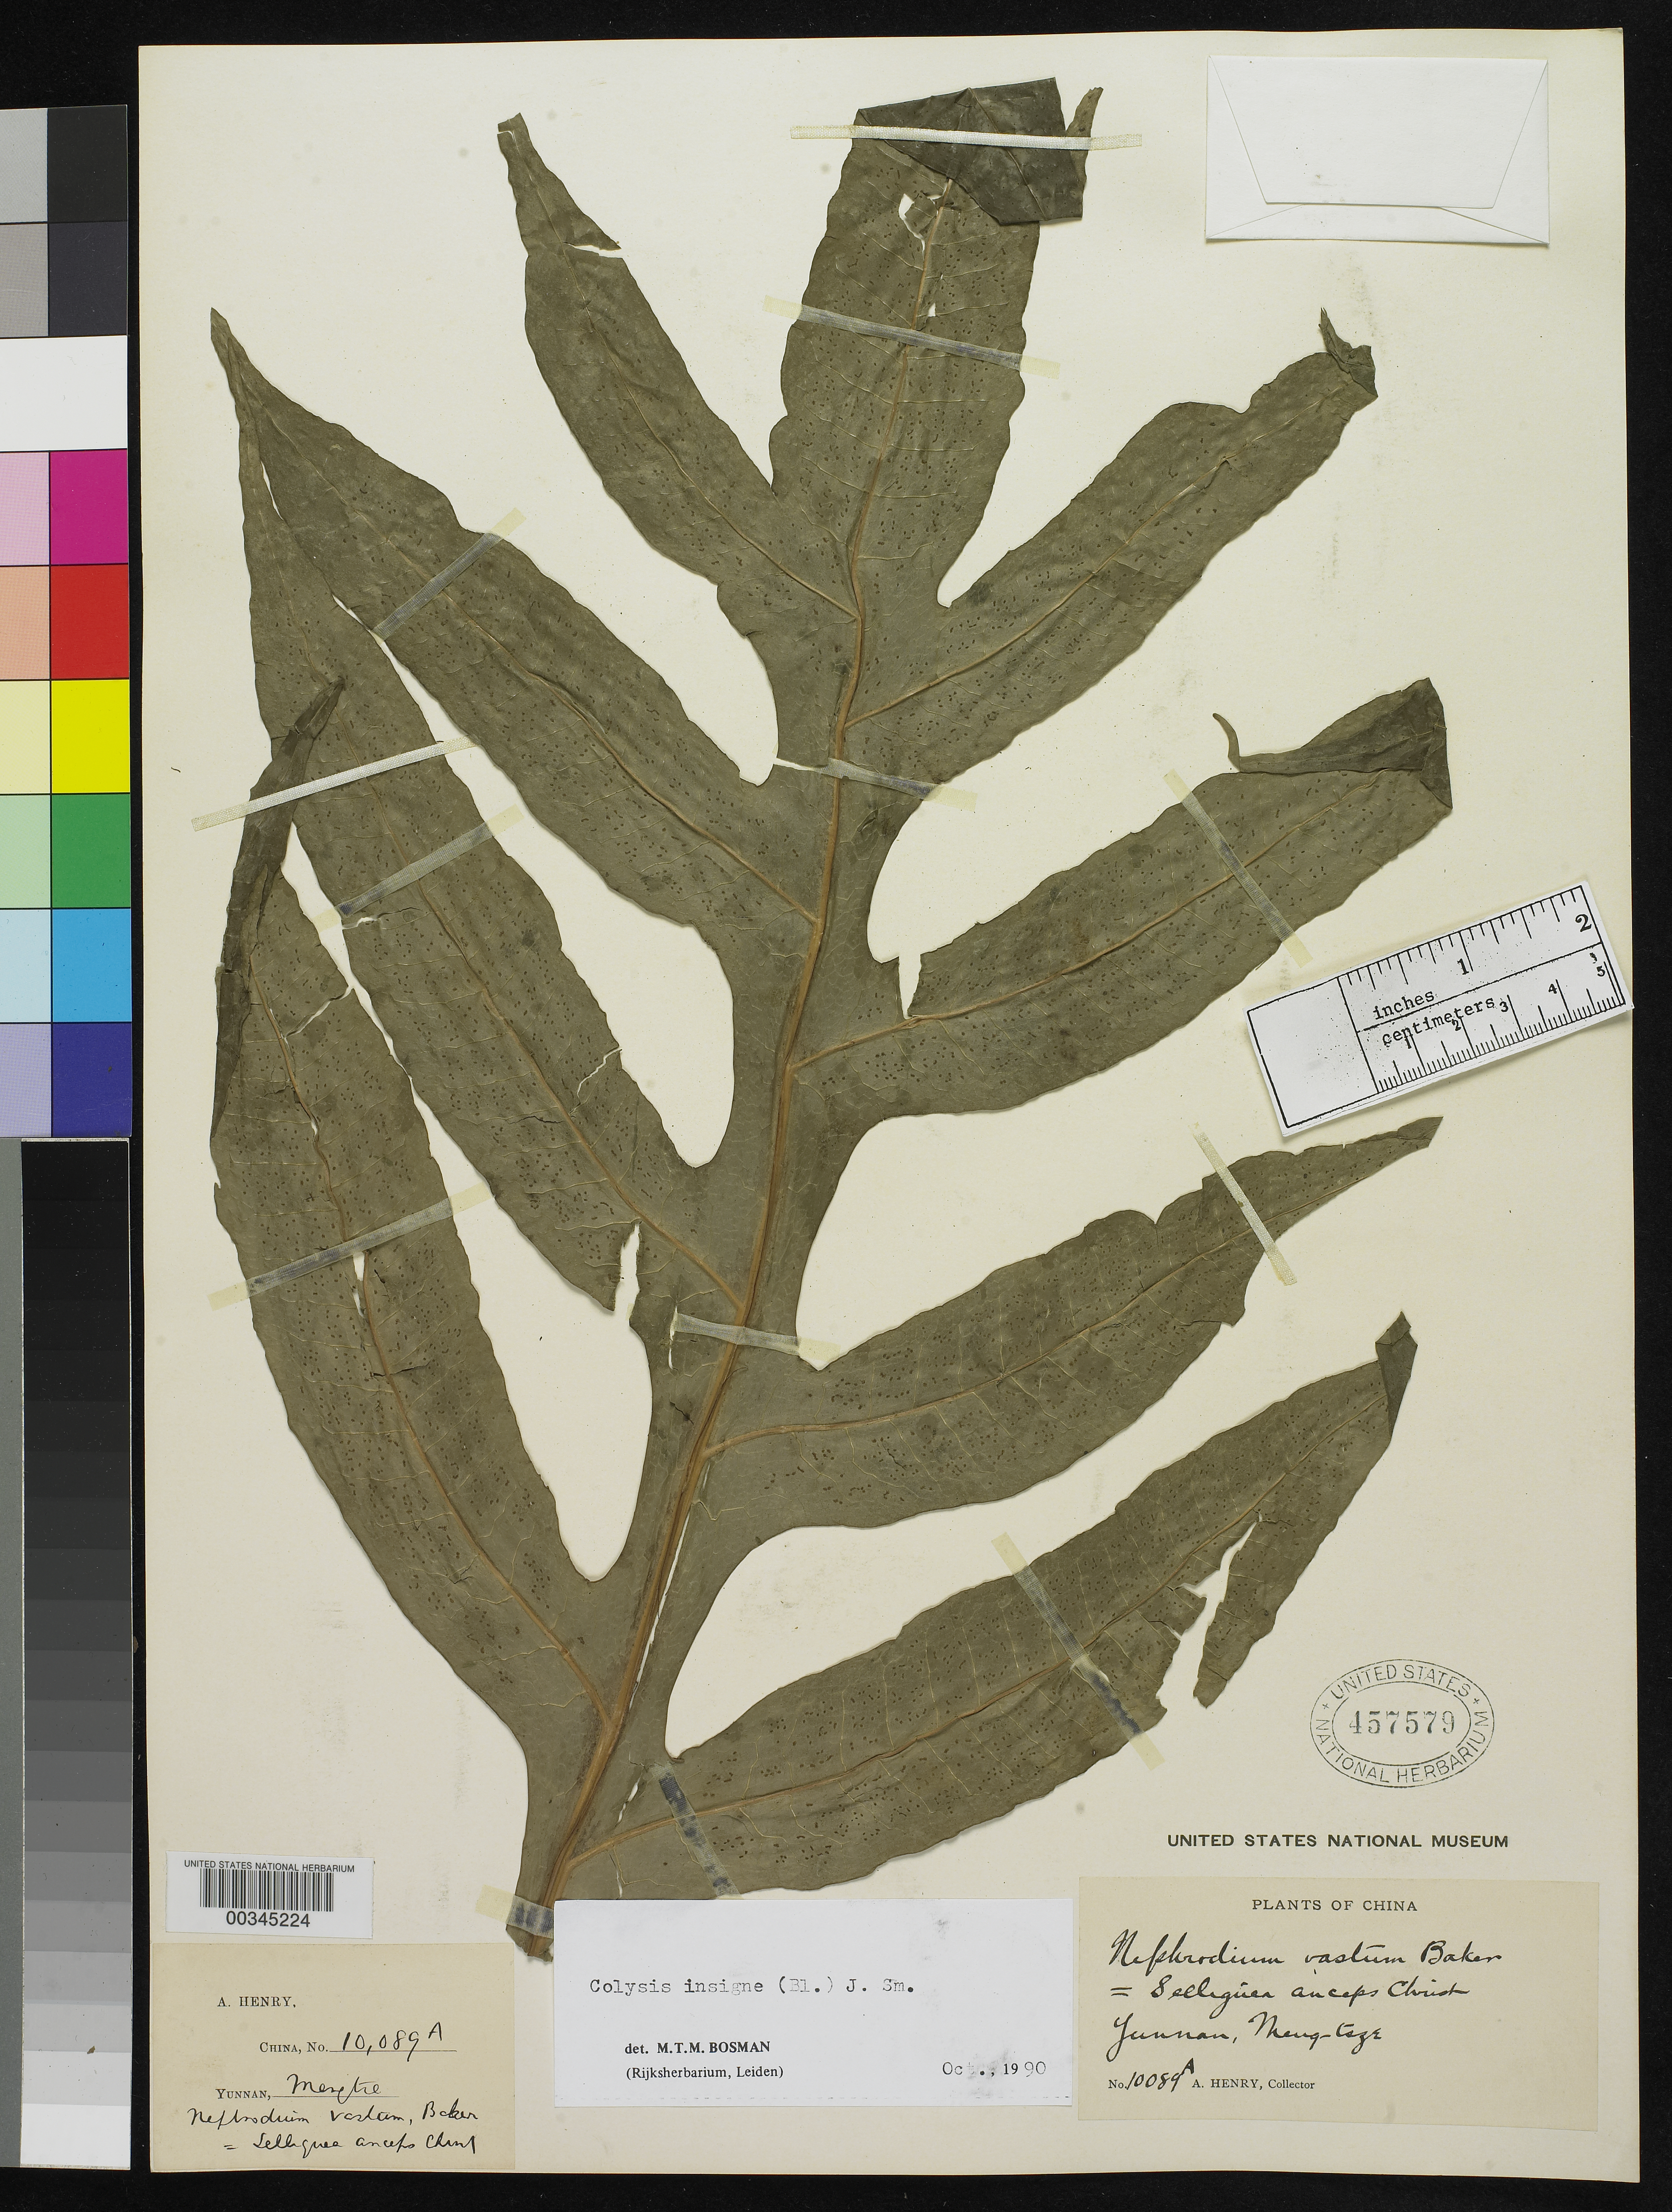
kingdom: Plantae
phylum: Tracheophyta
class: Polypodiopsida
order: Polypodiales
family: Polypodiaceae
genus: Selliguea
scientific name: Selliguea anceps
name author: Christ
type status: Type Collection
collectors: A. Henry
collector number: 10089 A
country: China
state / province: Yunnan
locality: Mengtze [Meng-tsze]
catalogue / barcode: US 457579